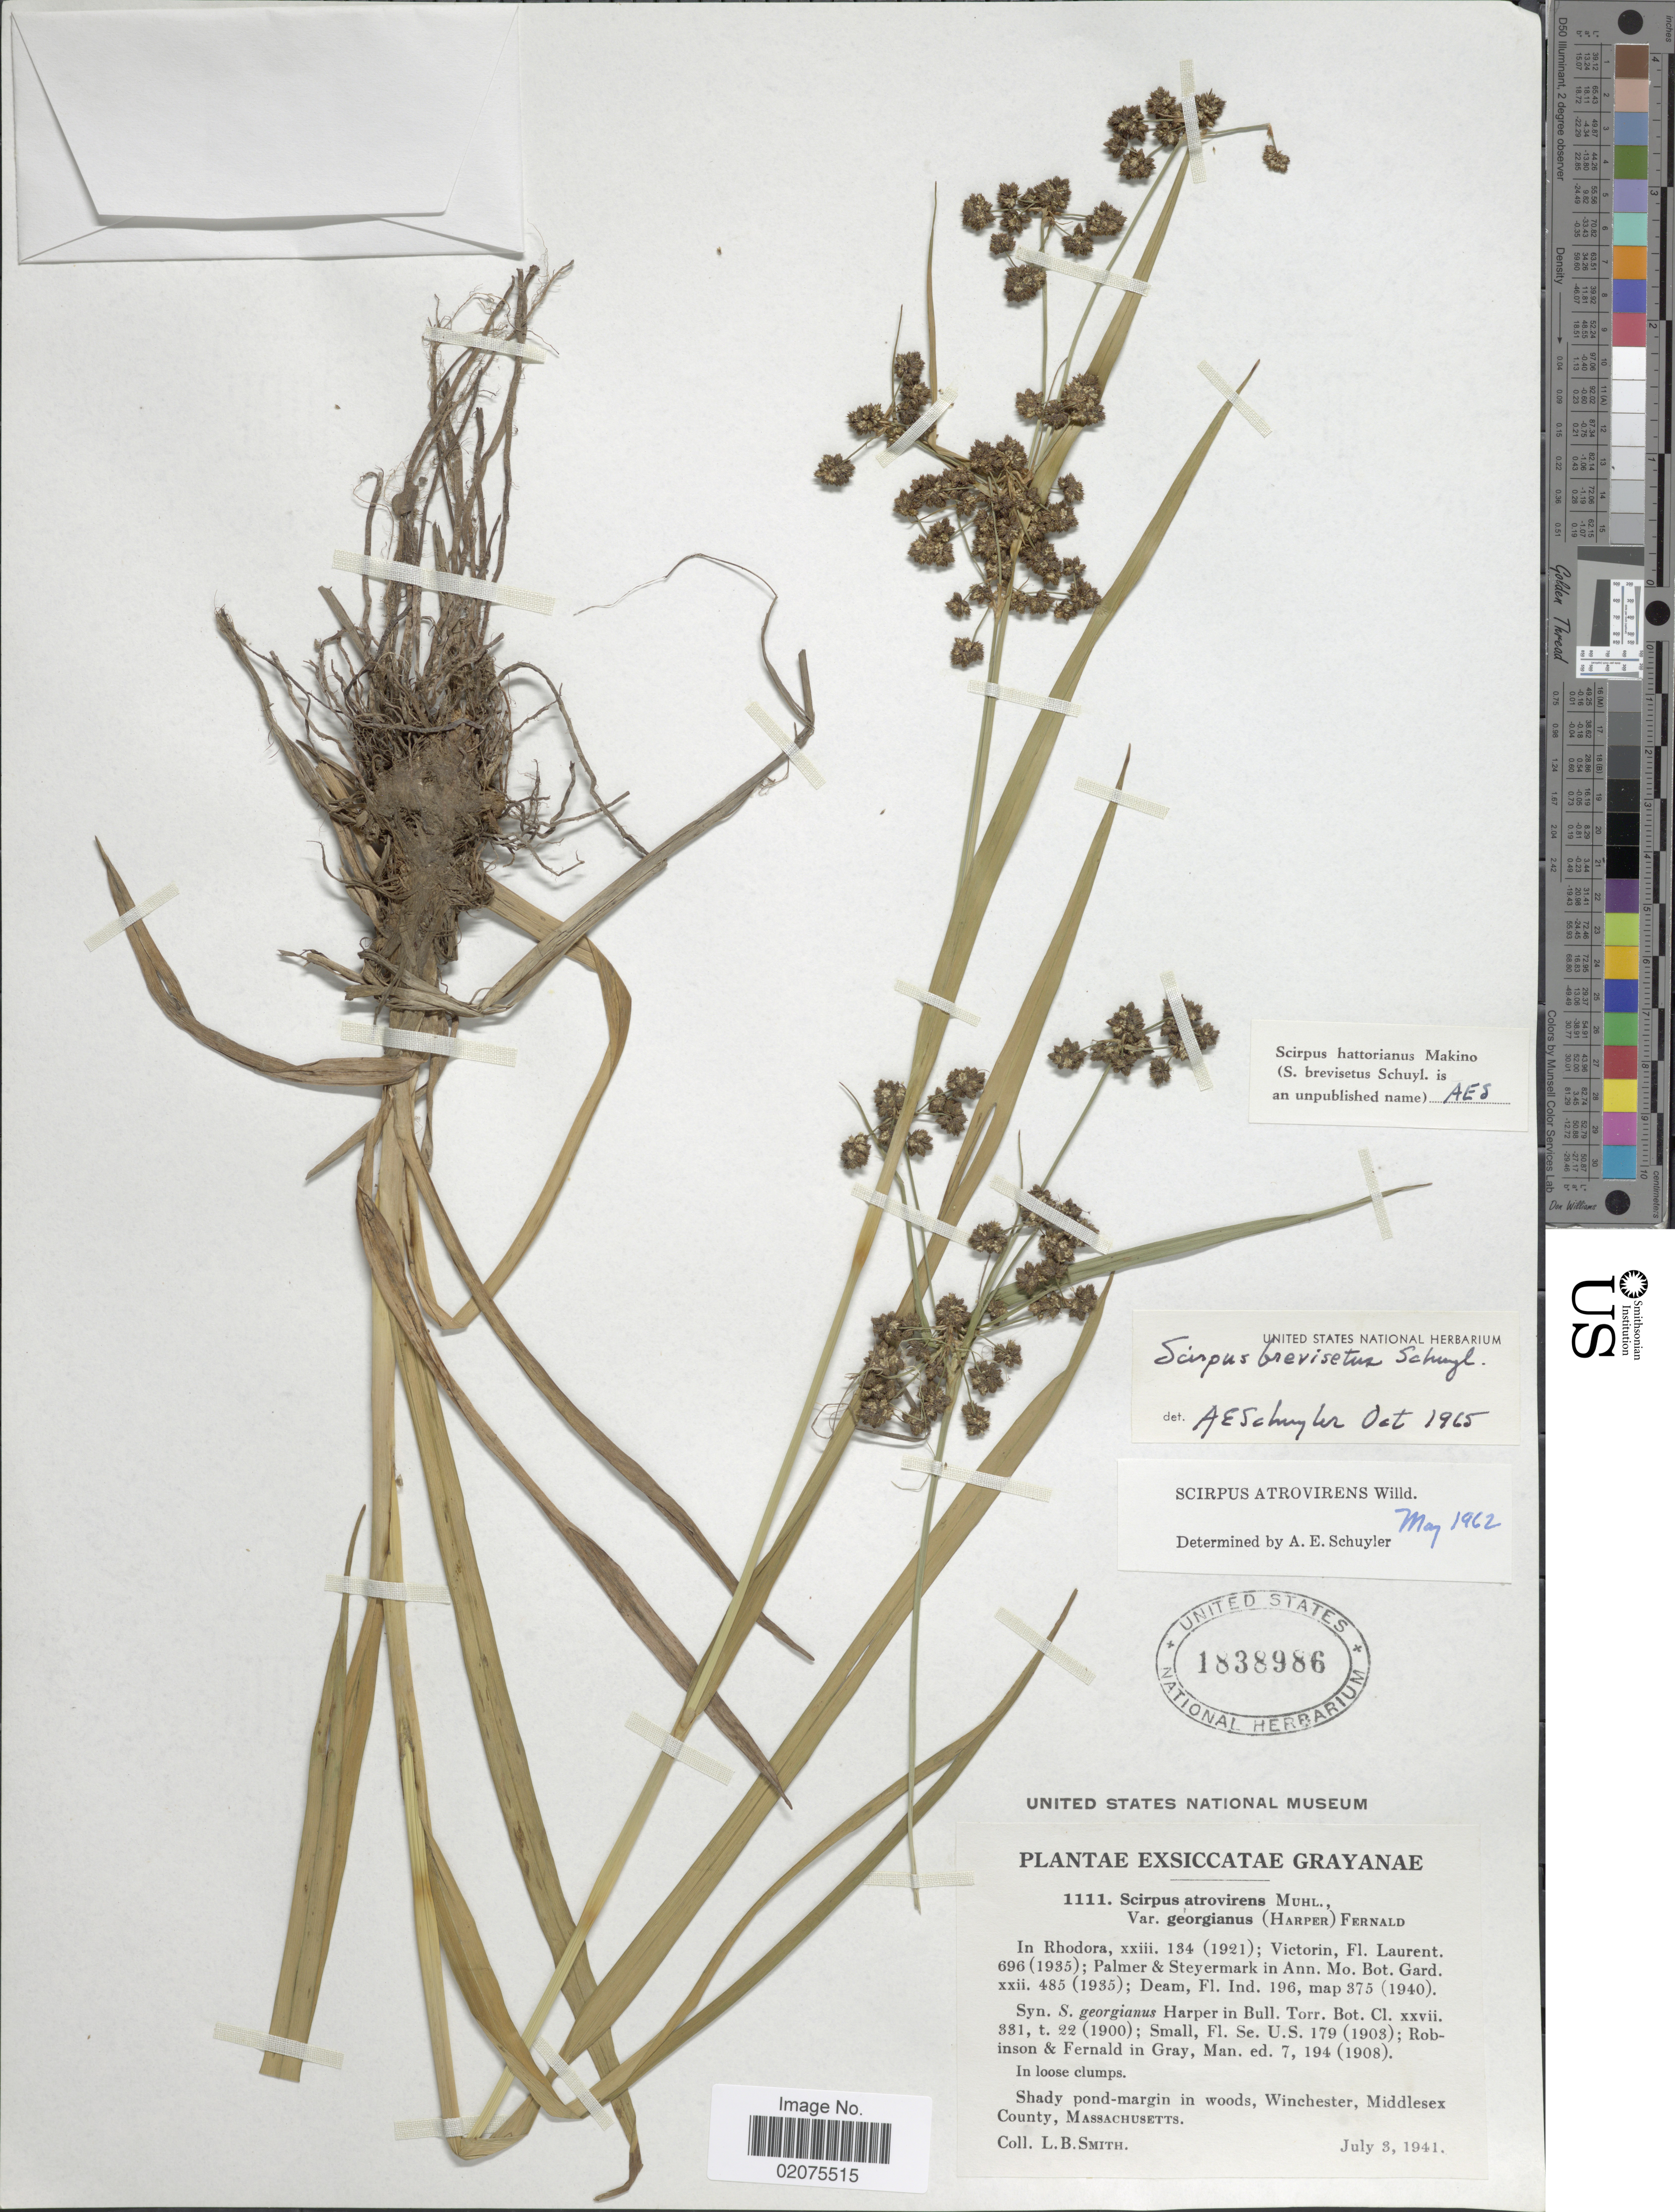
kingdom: Plantae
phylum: Tracheophyta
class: Liliopsida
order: Poales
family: Cyperaceae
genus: Scirpus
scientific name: Scirpus hattorianus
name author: Makino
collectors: L. Smith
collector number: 1111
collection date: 1941-07-03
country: United States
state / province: Massachusetts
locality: Grayanae. Shady pond-margin in woods, Winchester, Middlesex County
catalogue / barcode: US 1838986